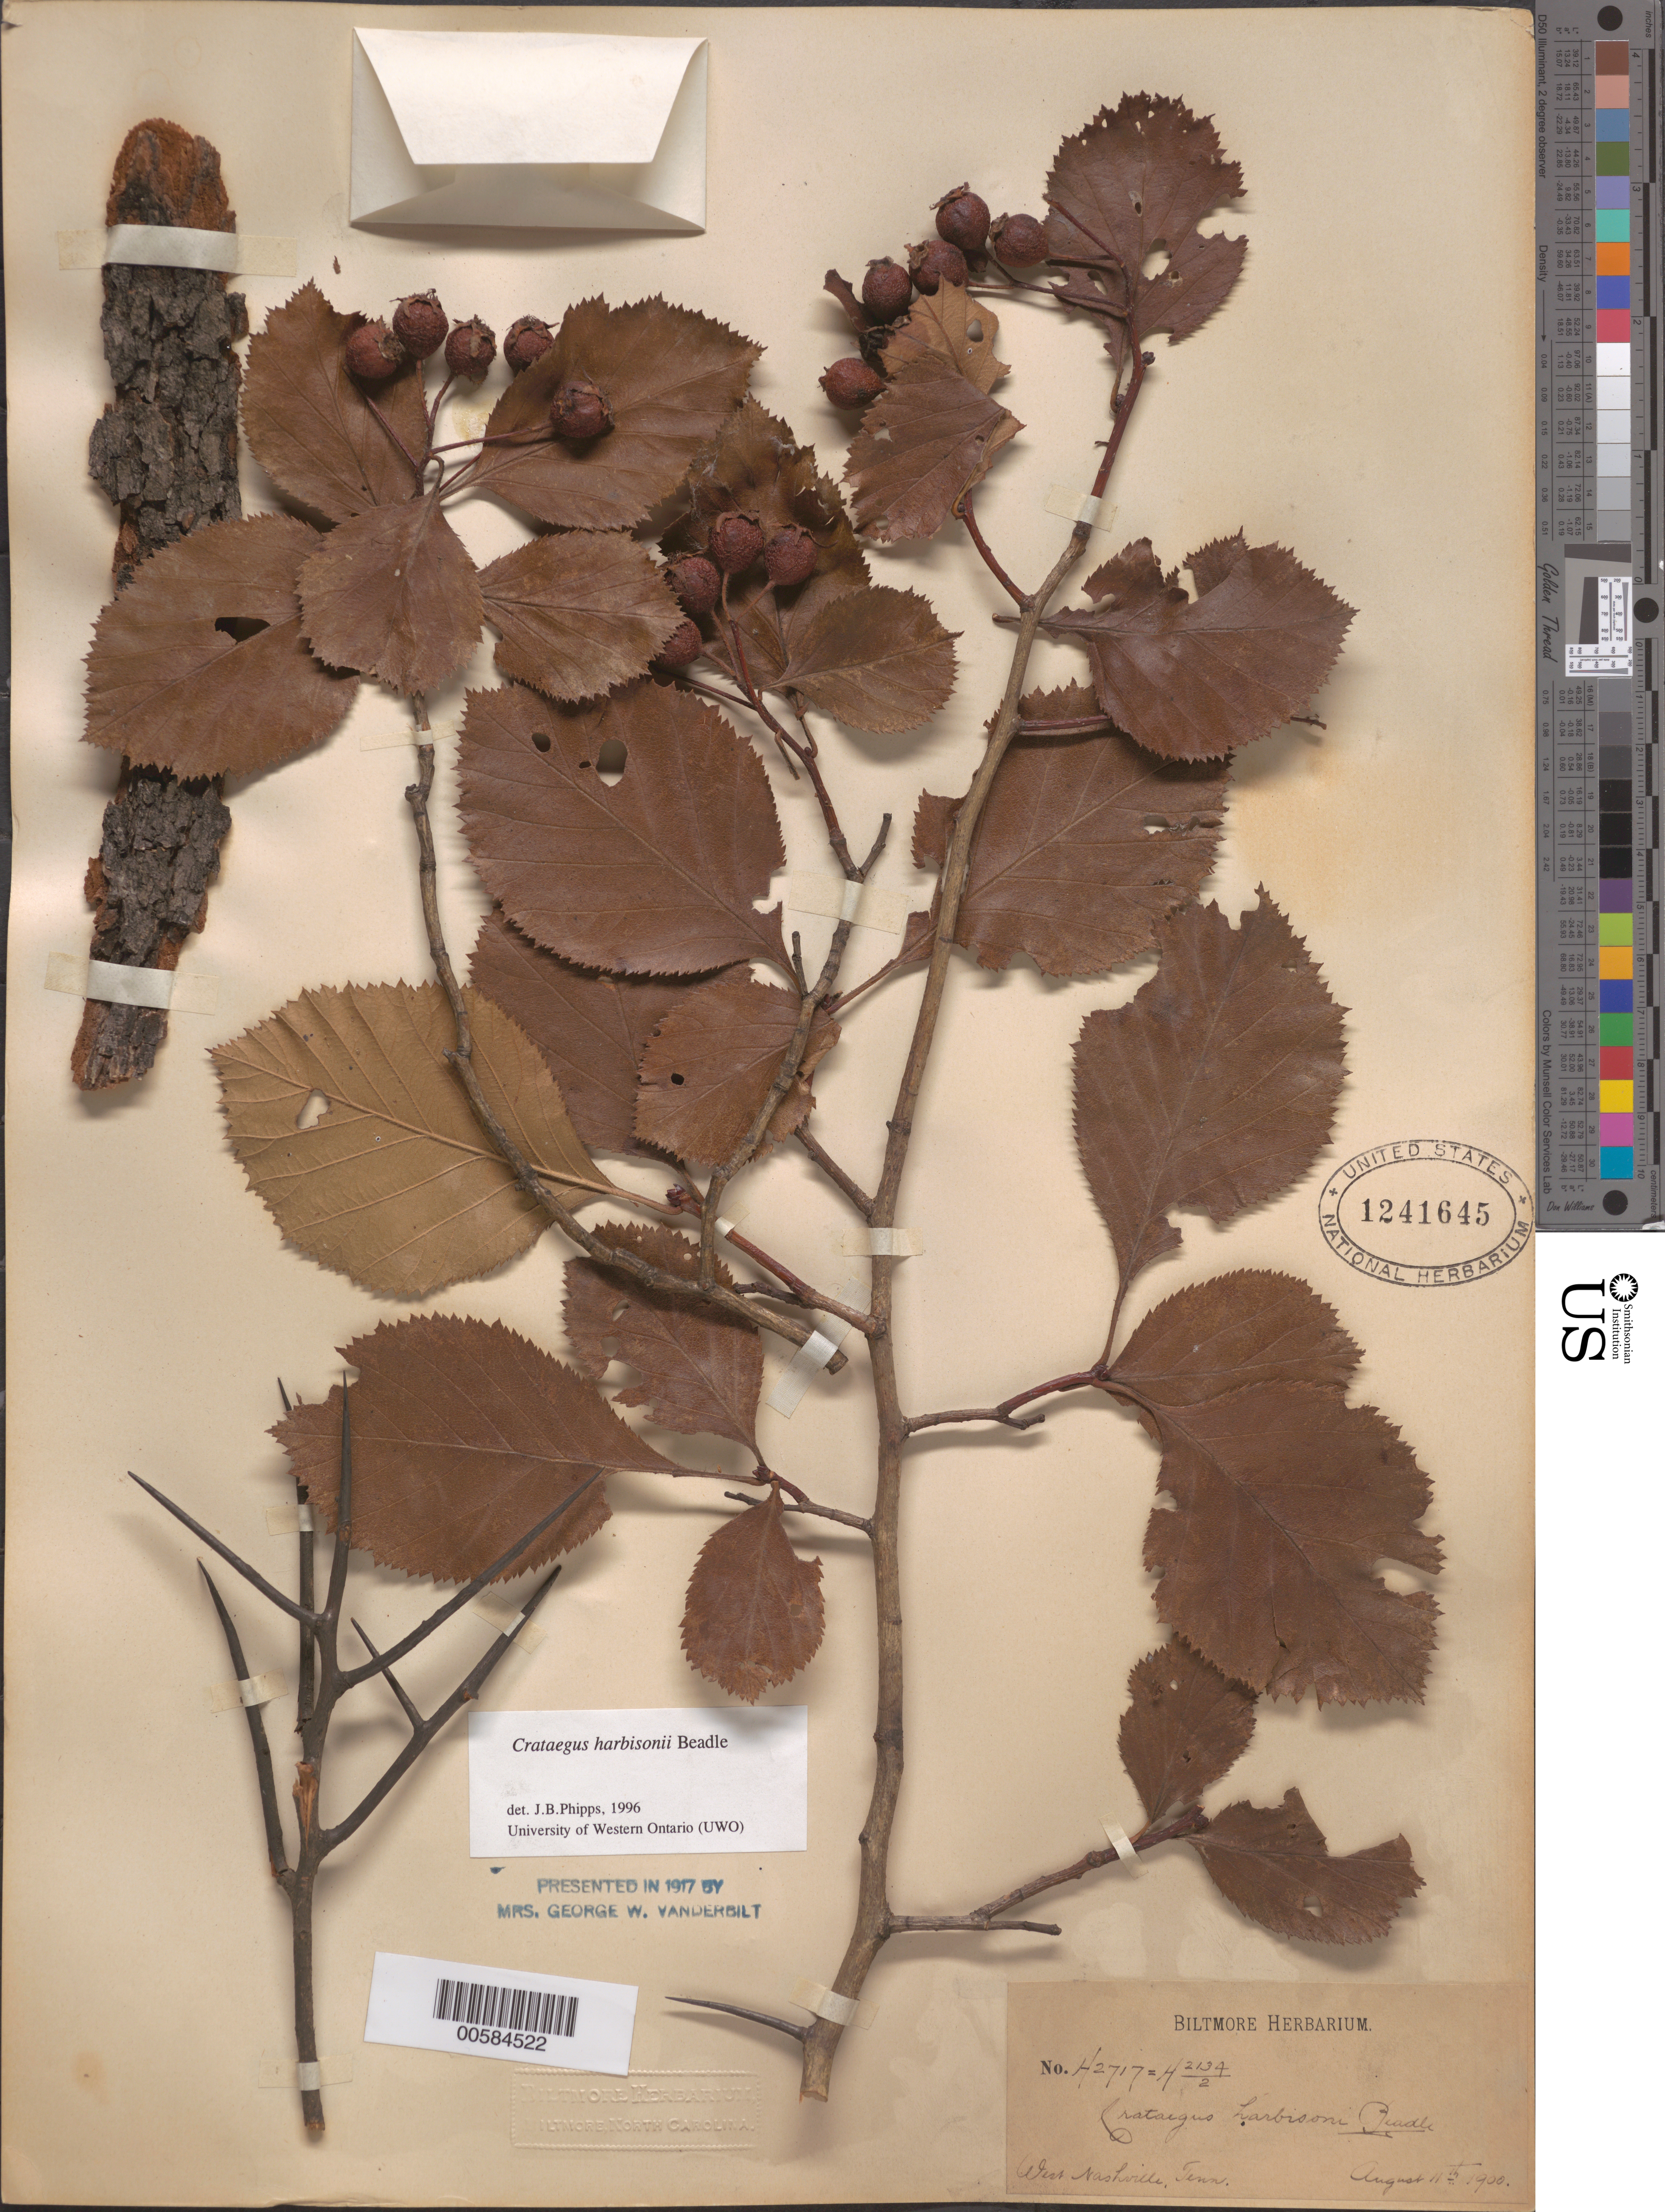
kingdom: Plantae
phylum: Tracheophyta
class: Magnoliopsida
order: Rosales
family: Rosaceae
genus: Crataegus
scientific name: Crataegus harbisoni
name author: Beadle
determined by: Phipps, James B., (UWO), University of Western Ontario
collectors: ex herb. Biltmore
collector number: H2127 = H2134/2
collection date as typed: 11 Aug 1900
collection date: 1900-08-11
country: United States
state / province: Tennessee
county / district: Davidson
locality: West Nashville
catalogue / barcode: US 1241645